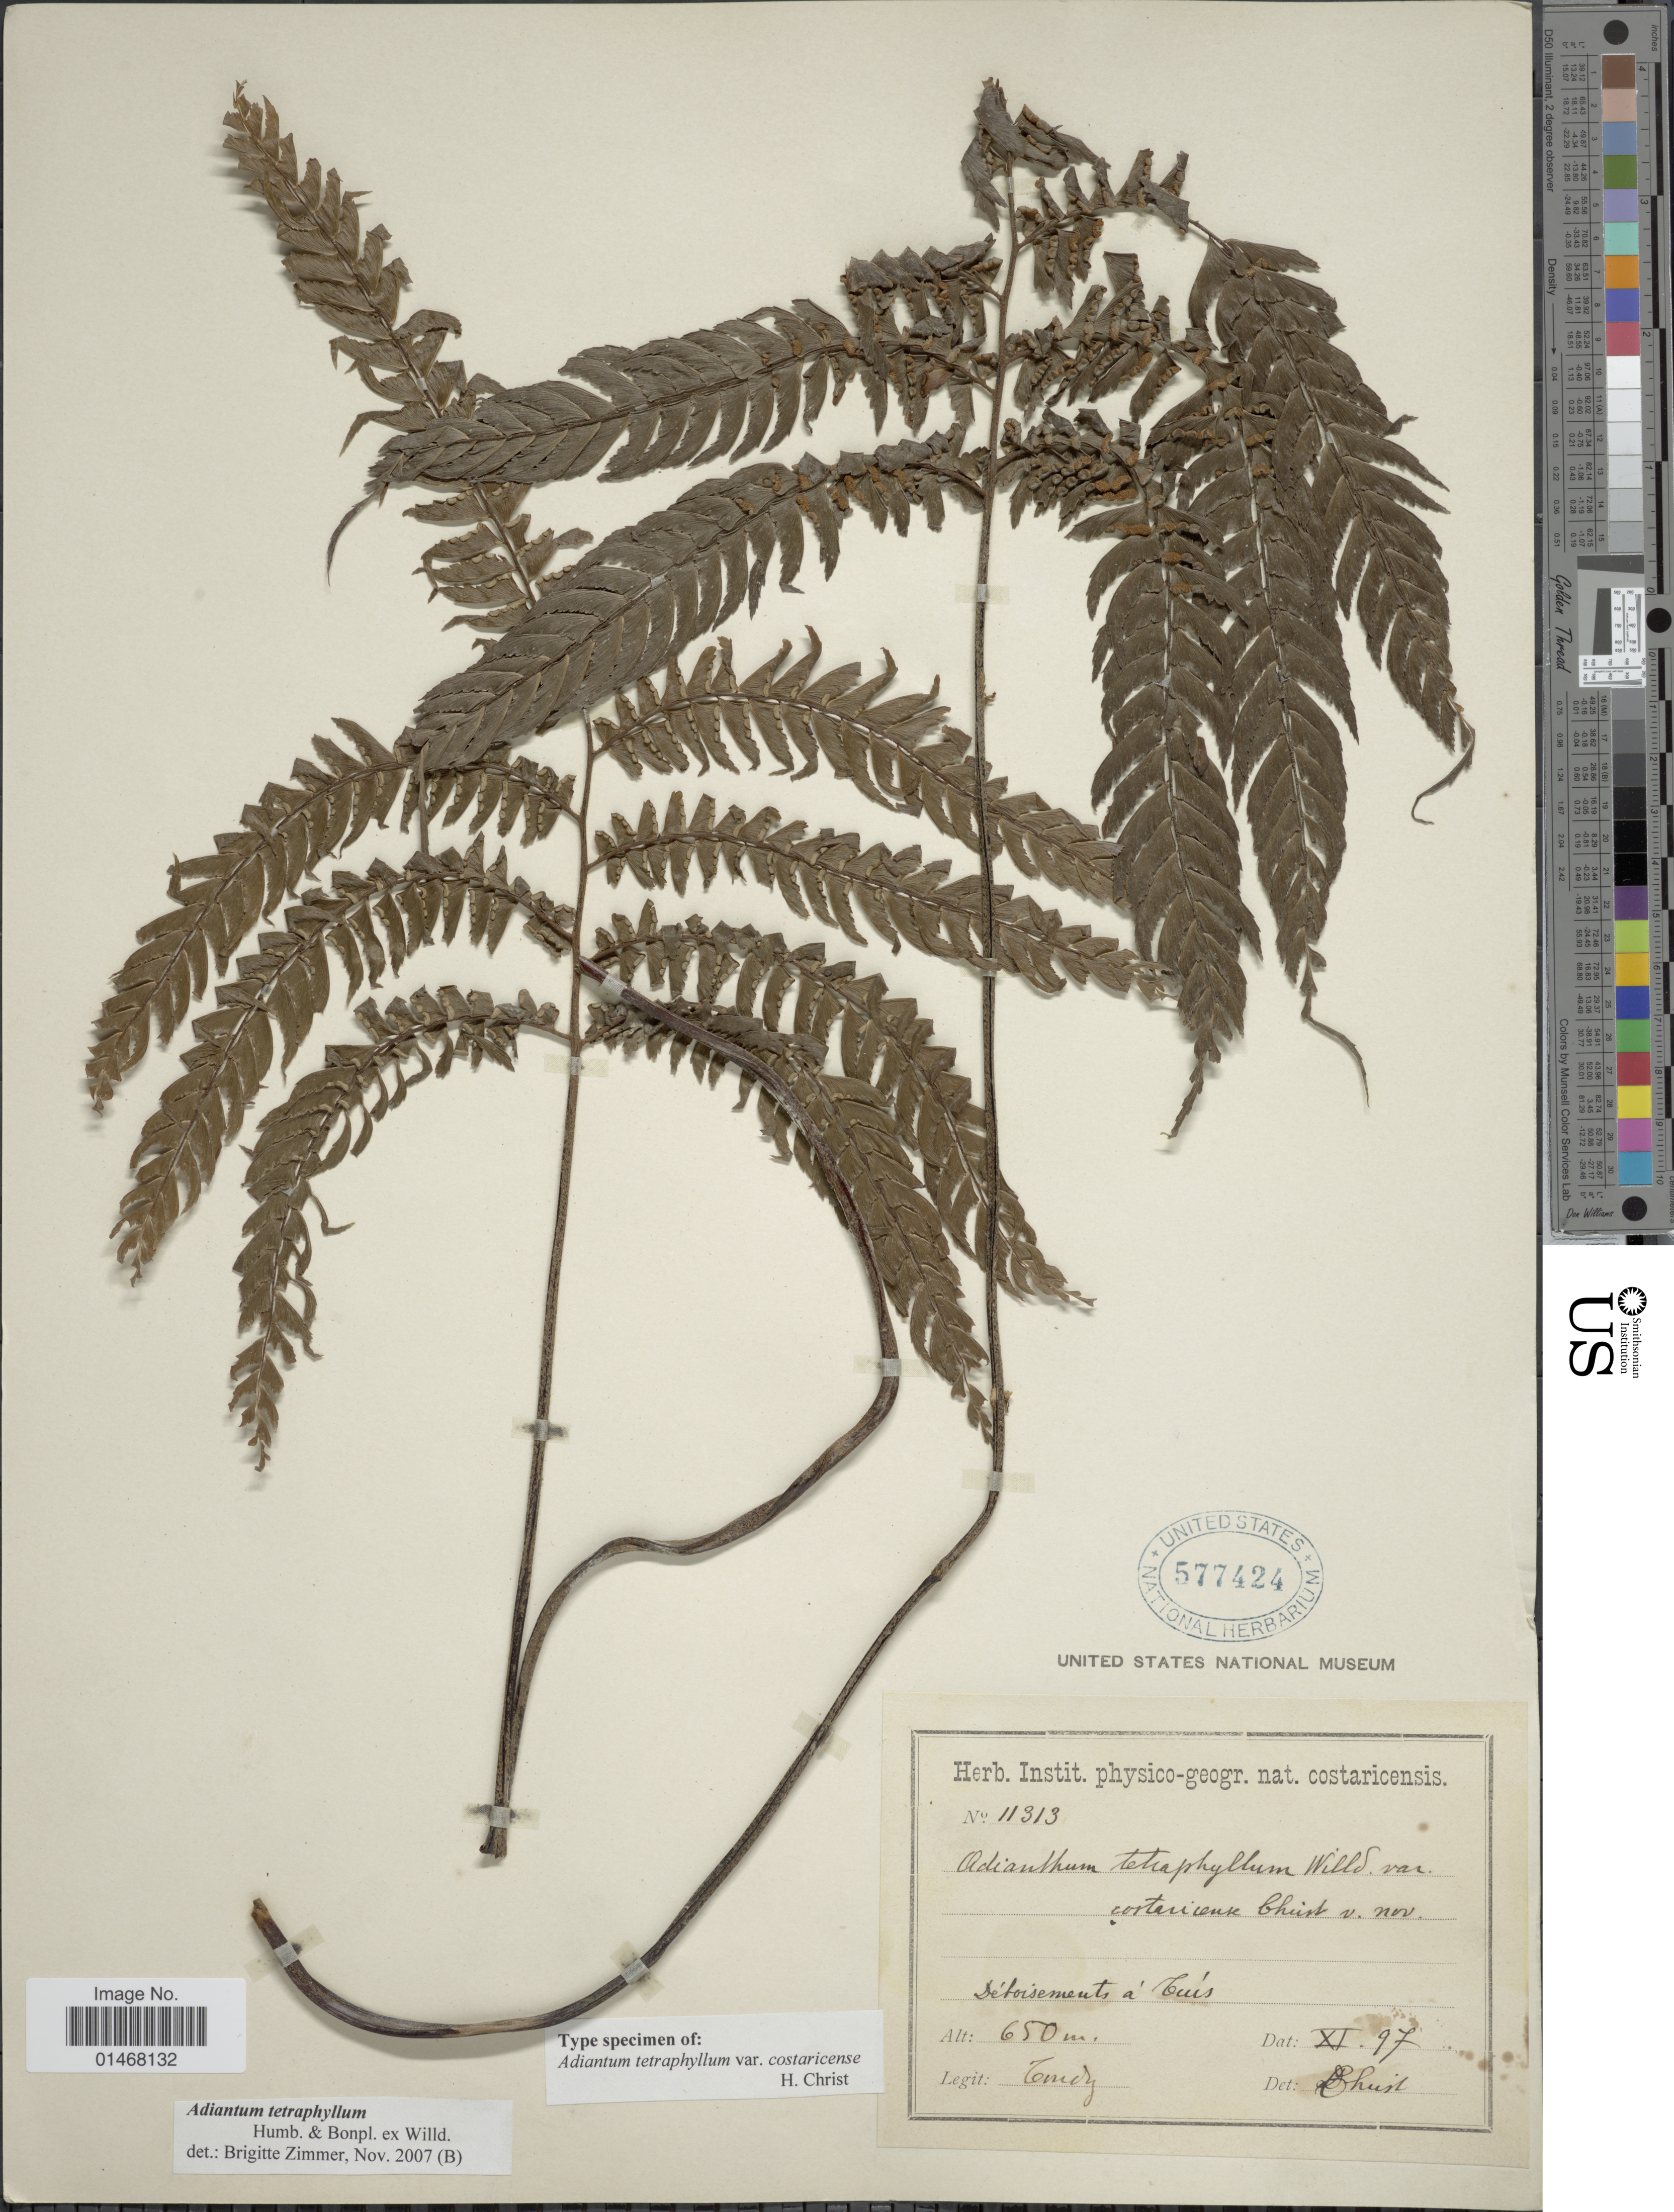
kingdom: Plantae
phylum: Tracheophyta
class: Polypodiopsida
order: Polypodiales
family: Pteridaceae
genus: Adiantum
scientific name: Adiantum tetraphyllum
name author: Humb. & Bonpl. ex Willd.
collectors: A. Tonduz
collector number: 11313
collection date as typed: Transcribed d/m/y: /11/97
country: Costa Rica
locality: Deboisements a tuis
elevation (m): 650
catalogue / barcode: US 577424